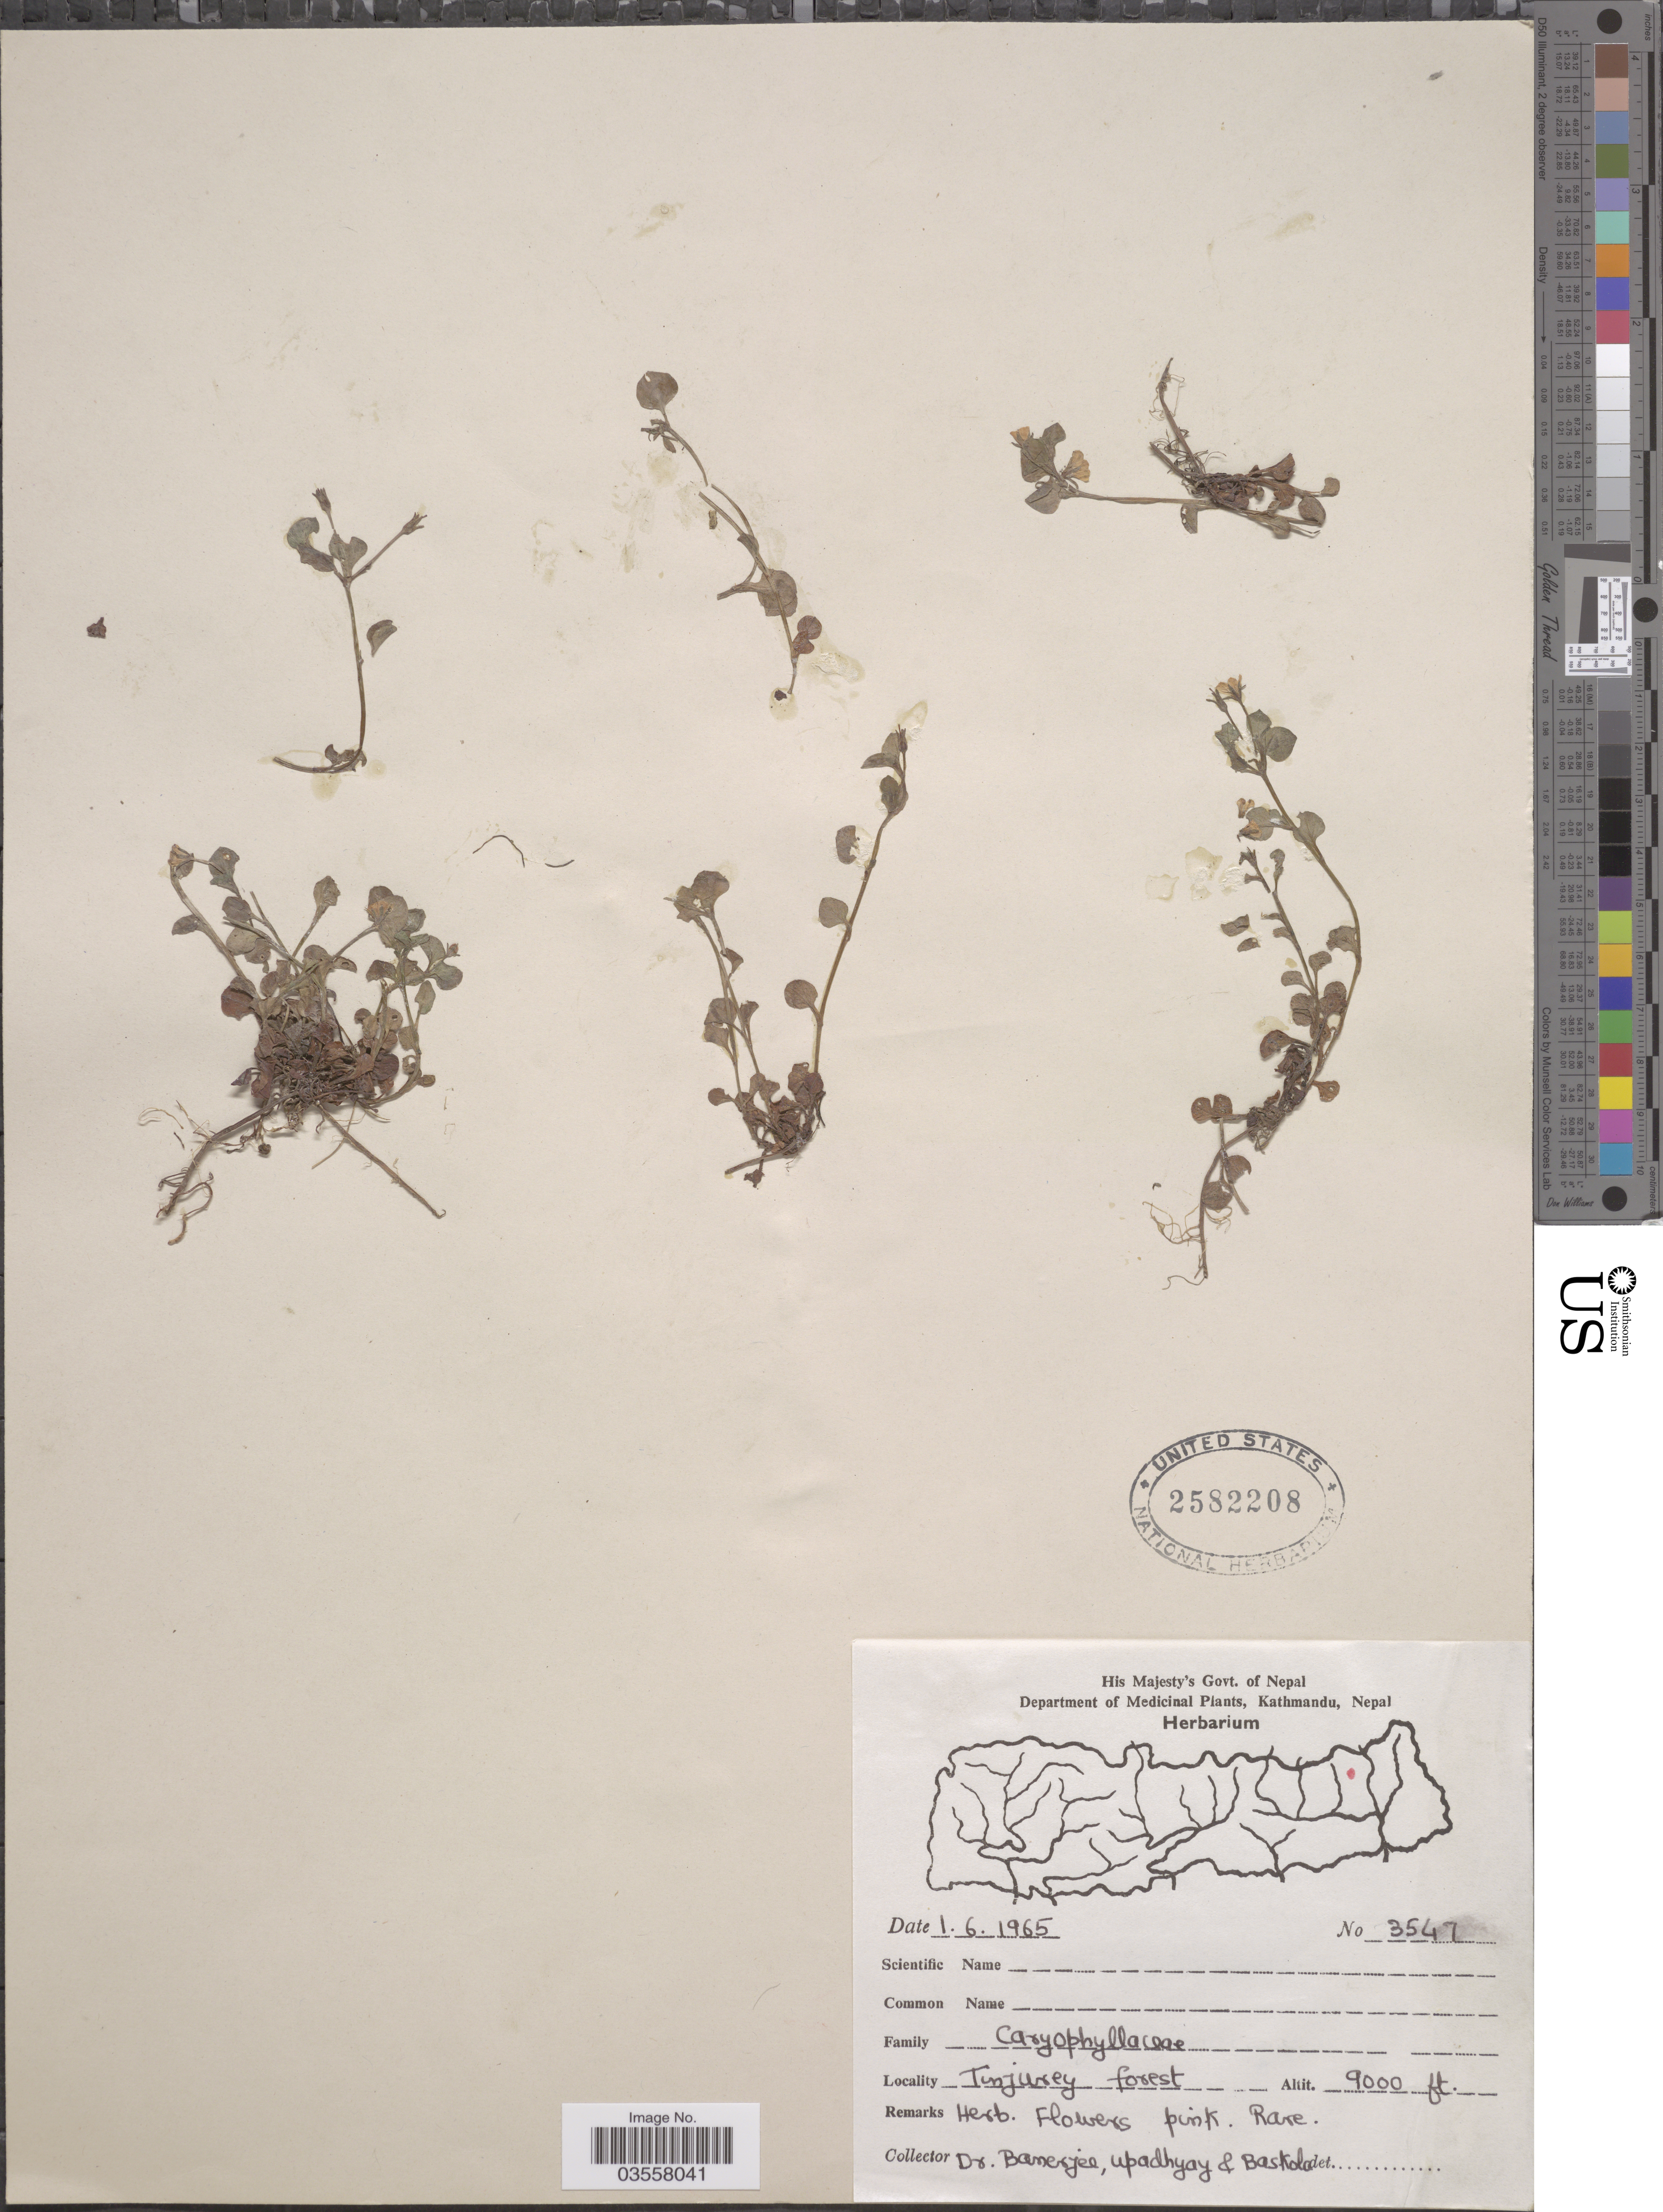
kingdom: Plantae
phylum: Tracheophyta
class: Magnoliopsida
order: Caryophyllales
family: Caryophyllaceae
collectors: -. Banerjee, Upadhyay, -- & Baskola, --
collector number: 3547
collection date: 1965-06-01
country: Nepal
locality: Tunjurey forest.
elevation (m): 2743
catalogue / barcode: US 2582208